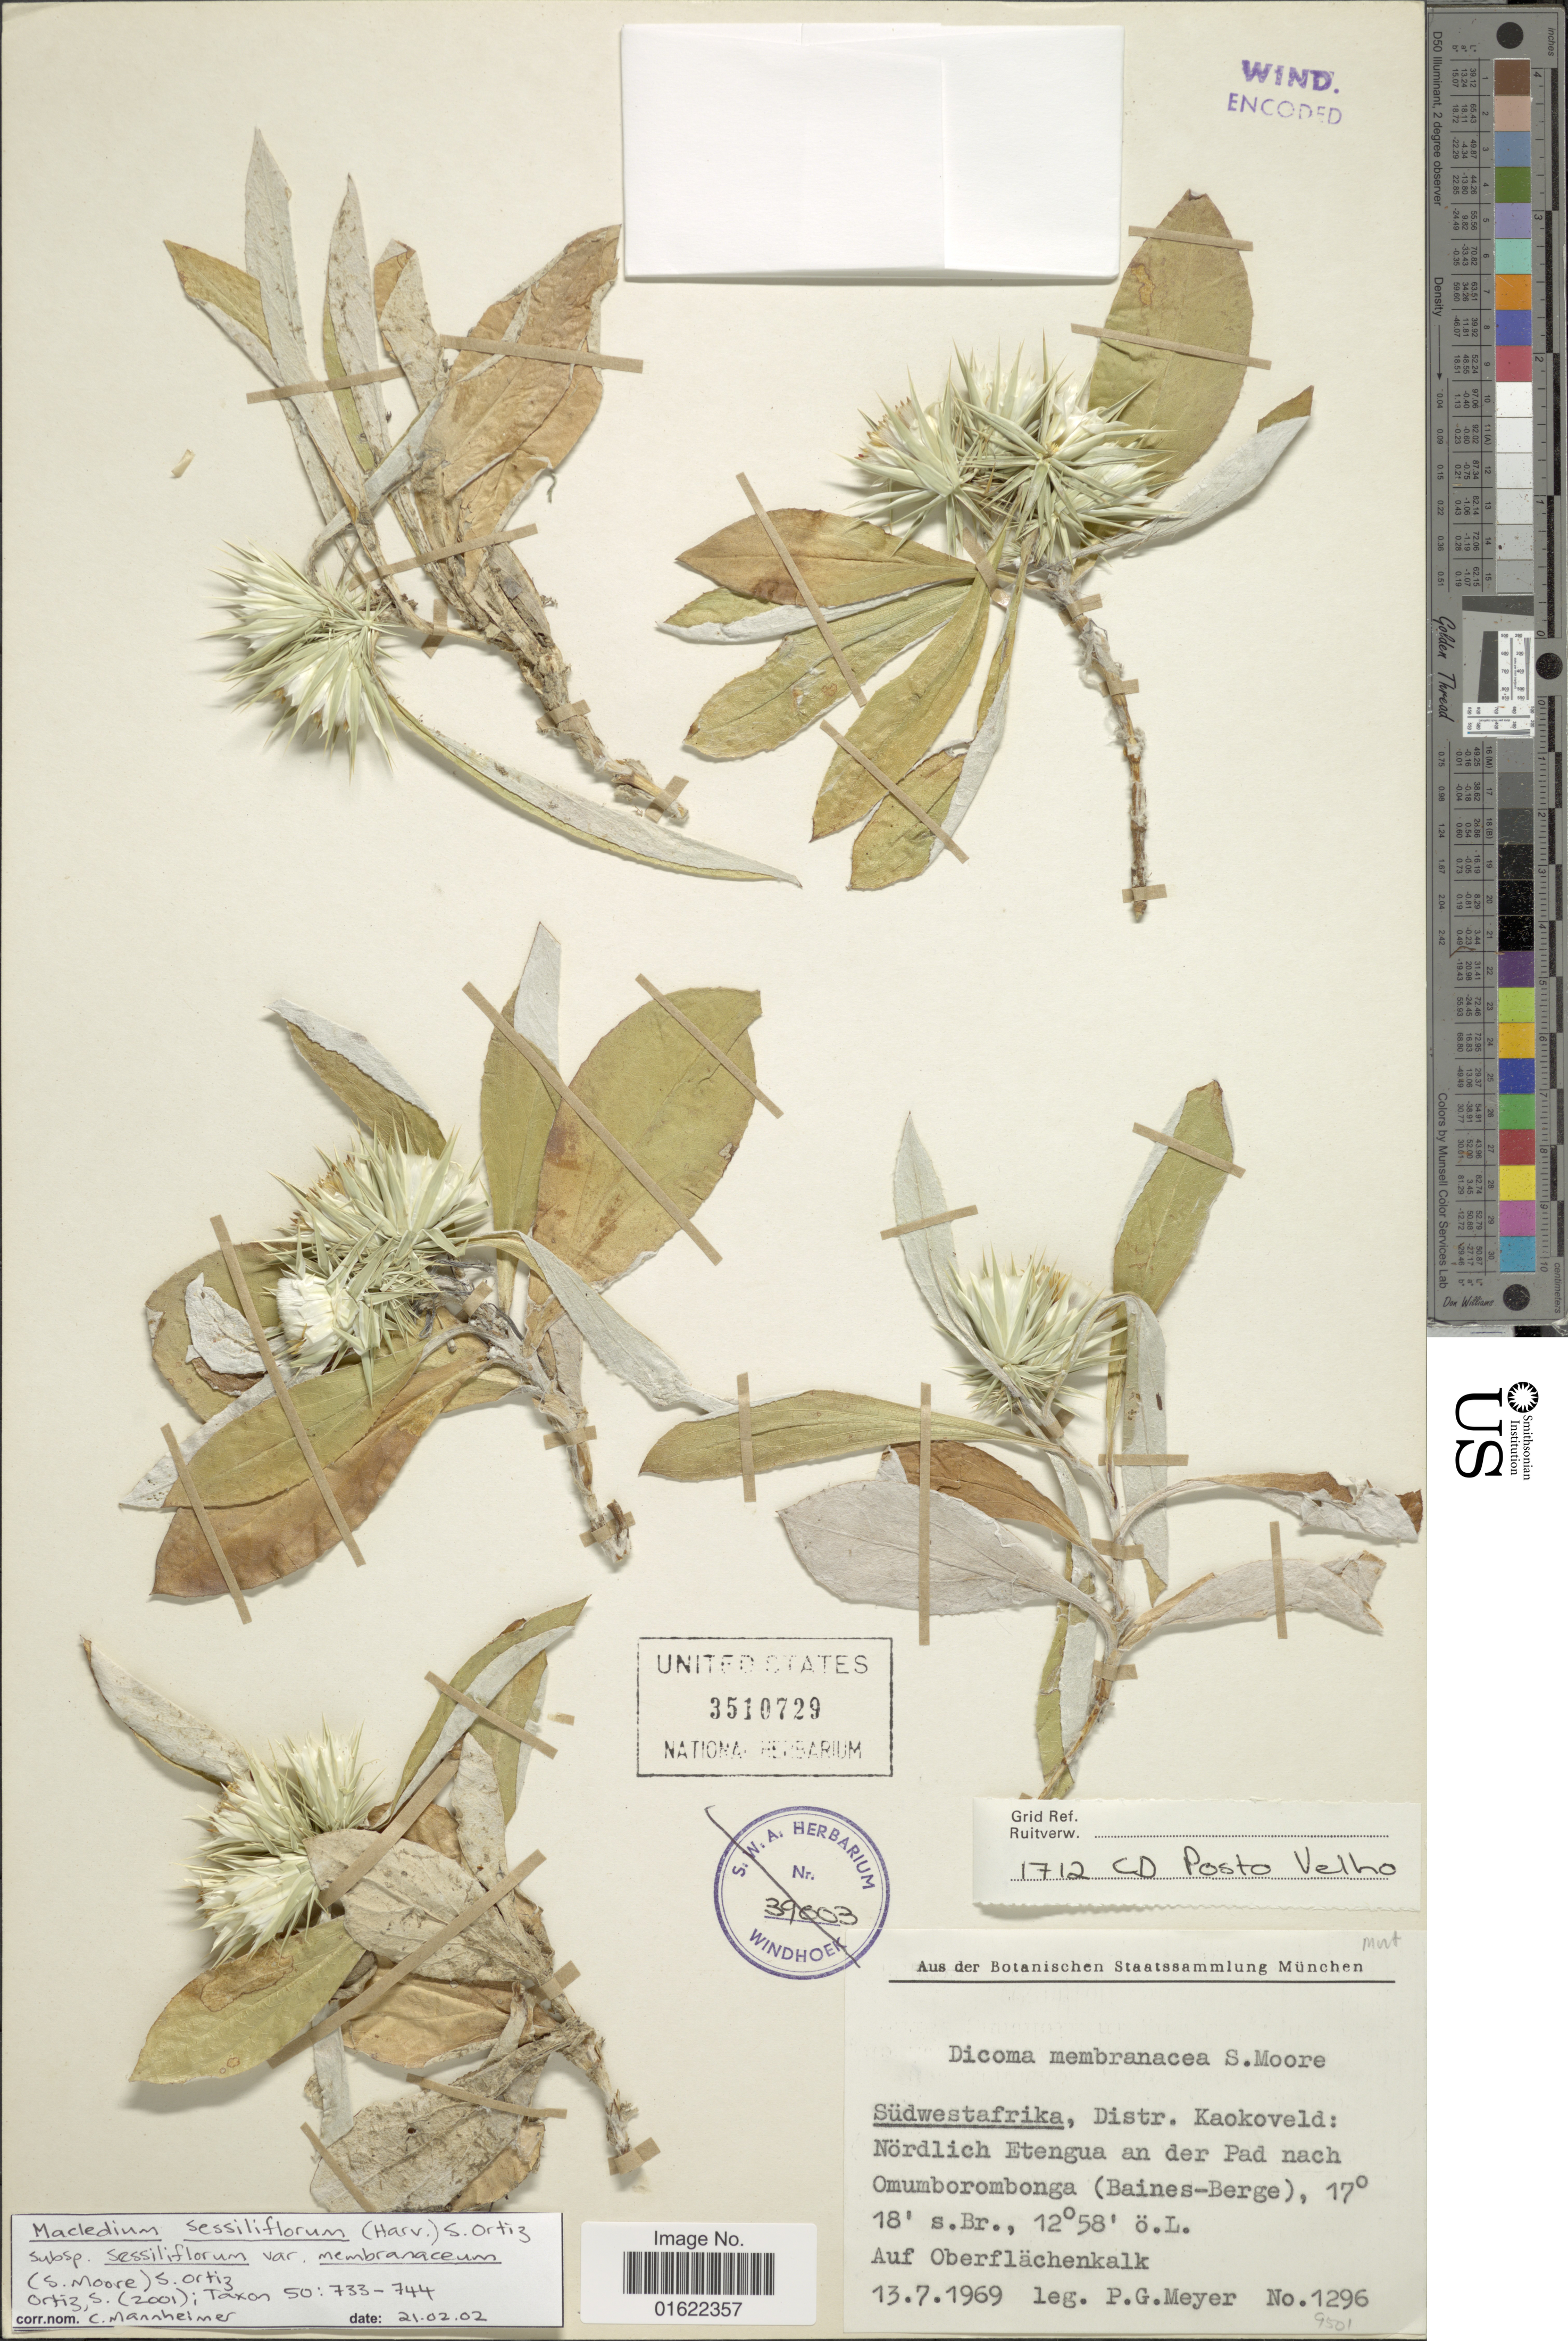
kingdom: Plantae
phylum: Tracheophyta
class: Magnoliopsida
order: Asterales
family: Asteraceae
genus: Macledium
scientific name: Macledium sessiliflorum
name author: (Harv.) S. Ortiz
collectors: P. Meyer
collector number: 1296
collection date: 1969-07-13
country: Namibia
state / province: Kunene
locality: Südwestafrika, Distr. Kaokoveld: Nordlich Etengua an der Pad nach Omumborombonga (Baines-Berges)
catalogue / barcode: US 3510729